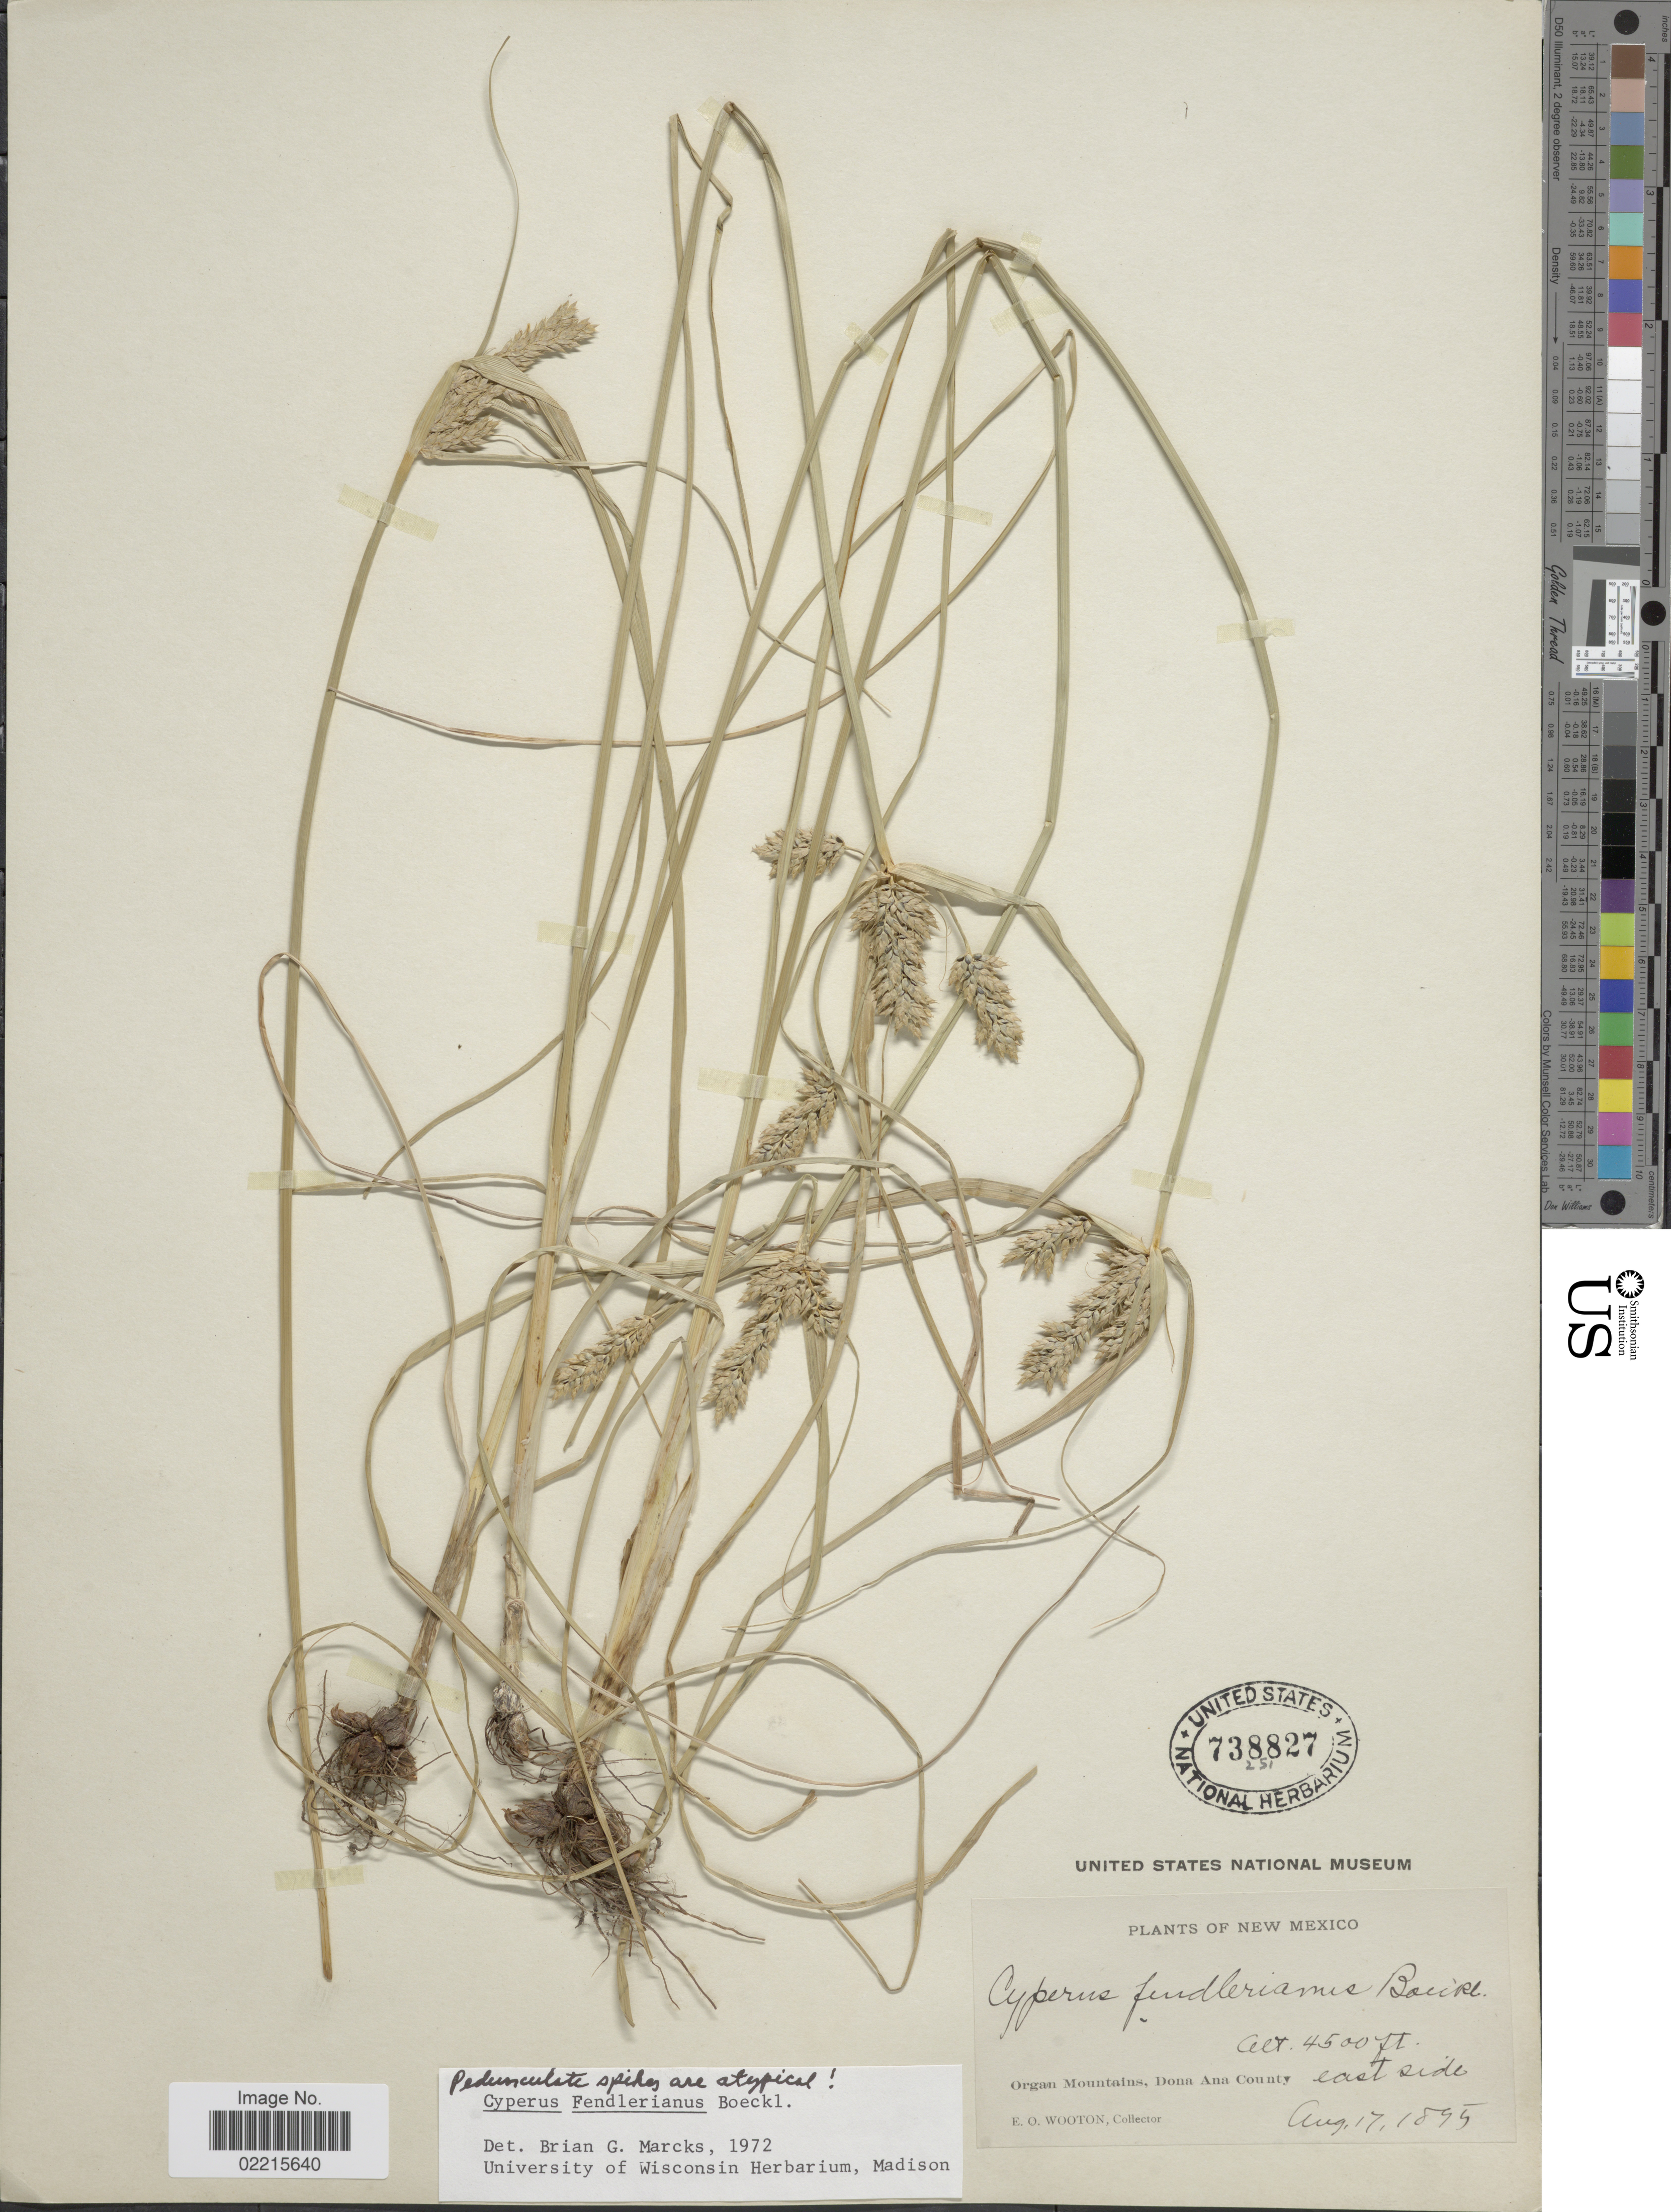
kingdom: Plantae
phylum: Tracheophyta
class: Liliopsida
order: Poales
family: Cyperaceae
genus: Cyperus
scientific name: Cyperus fendlerianus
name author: Boeckeler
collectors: E. O. Wooton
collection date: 1895-08-17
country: United States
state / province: New Mexico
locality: Organ Mountains, Dona Ana County, east side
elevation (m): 1372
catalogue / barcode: US 738827